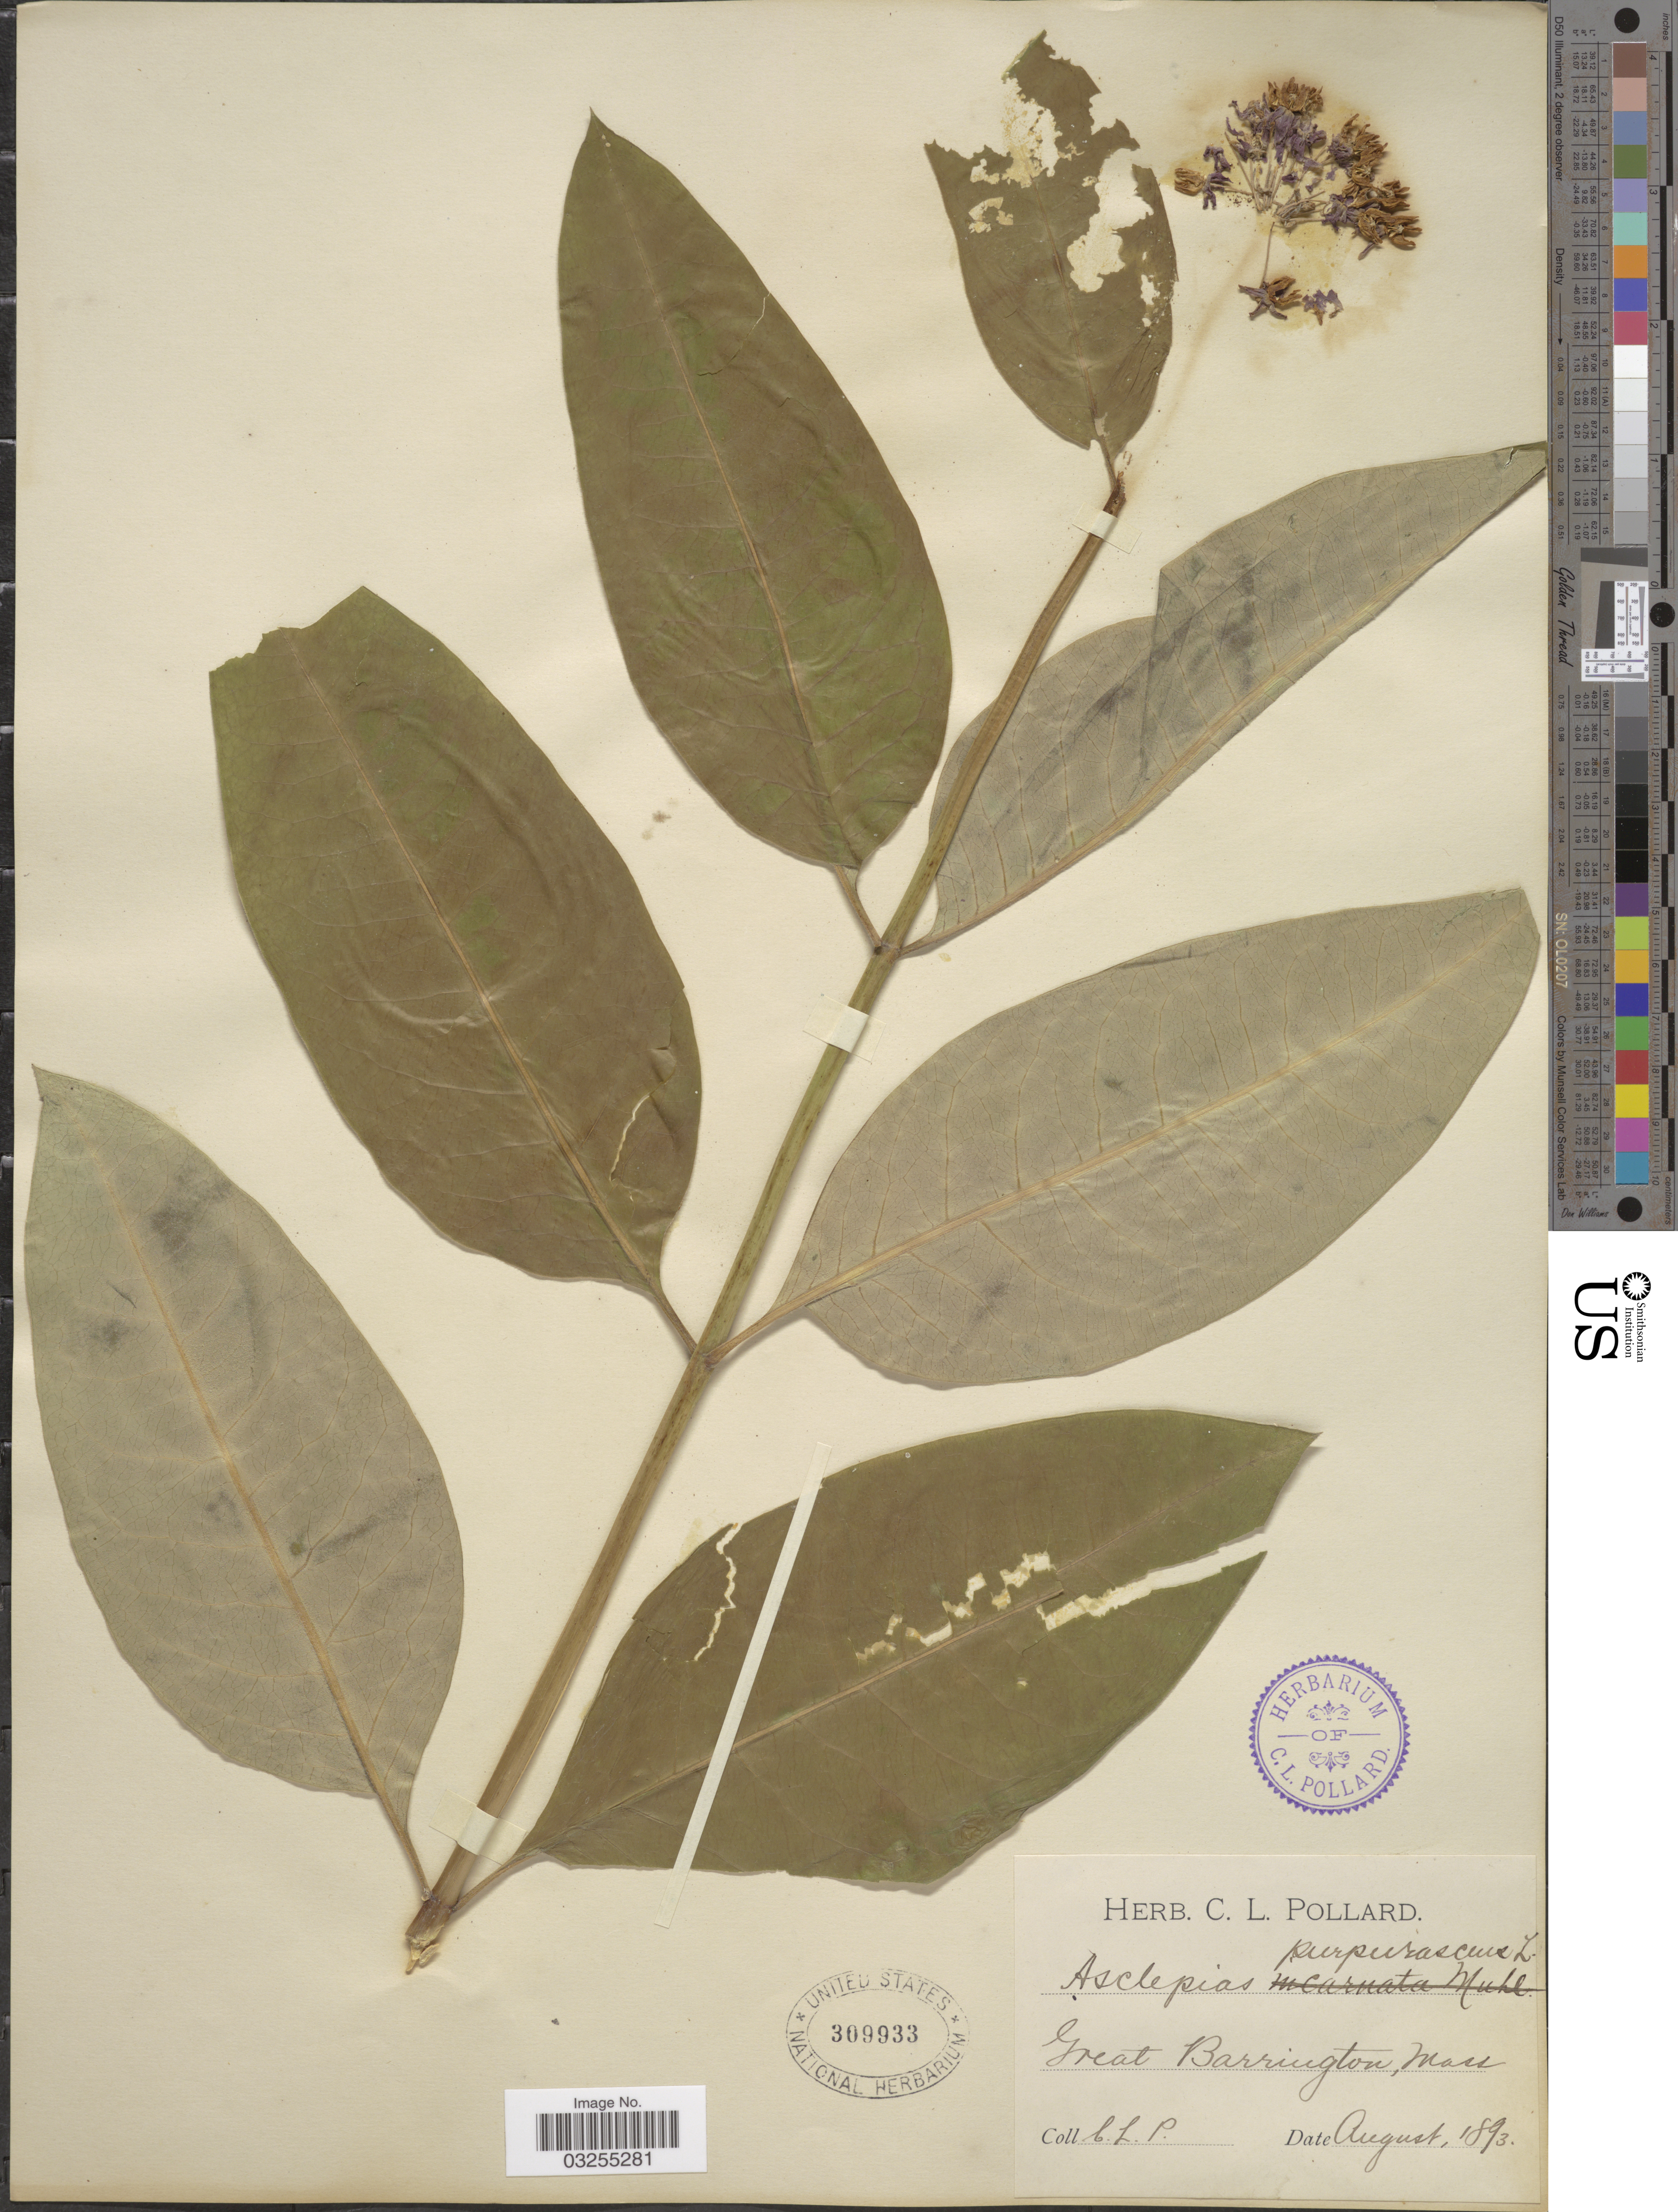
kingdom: Plantae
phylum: Tracheophyta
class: Magnoliopsida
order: Gentianales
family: Apocynaceae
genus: Asclepias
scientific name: Asclepias purpurascens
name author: L.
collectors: C. L. Pollard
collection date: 1893-08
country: United States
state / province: Massachusetts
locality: Great Barrington.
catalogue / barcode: US 309933